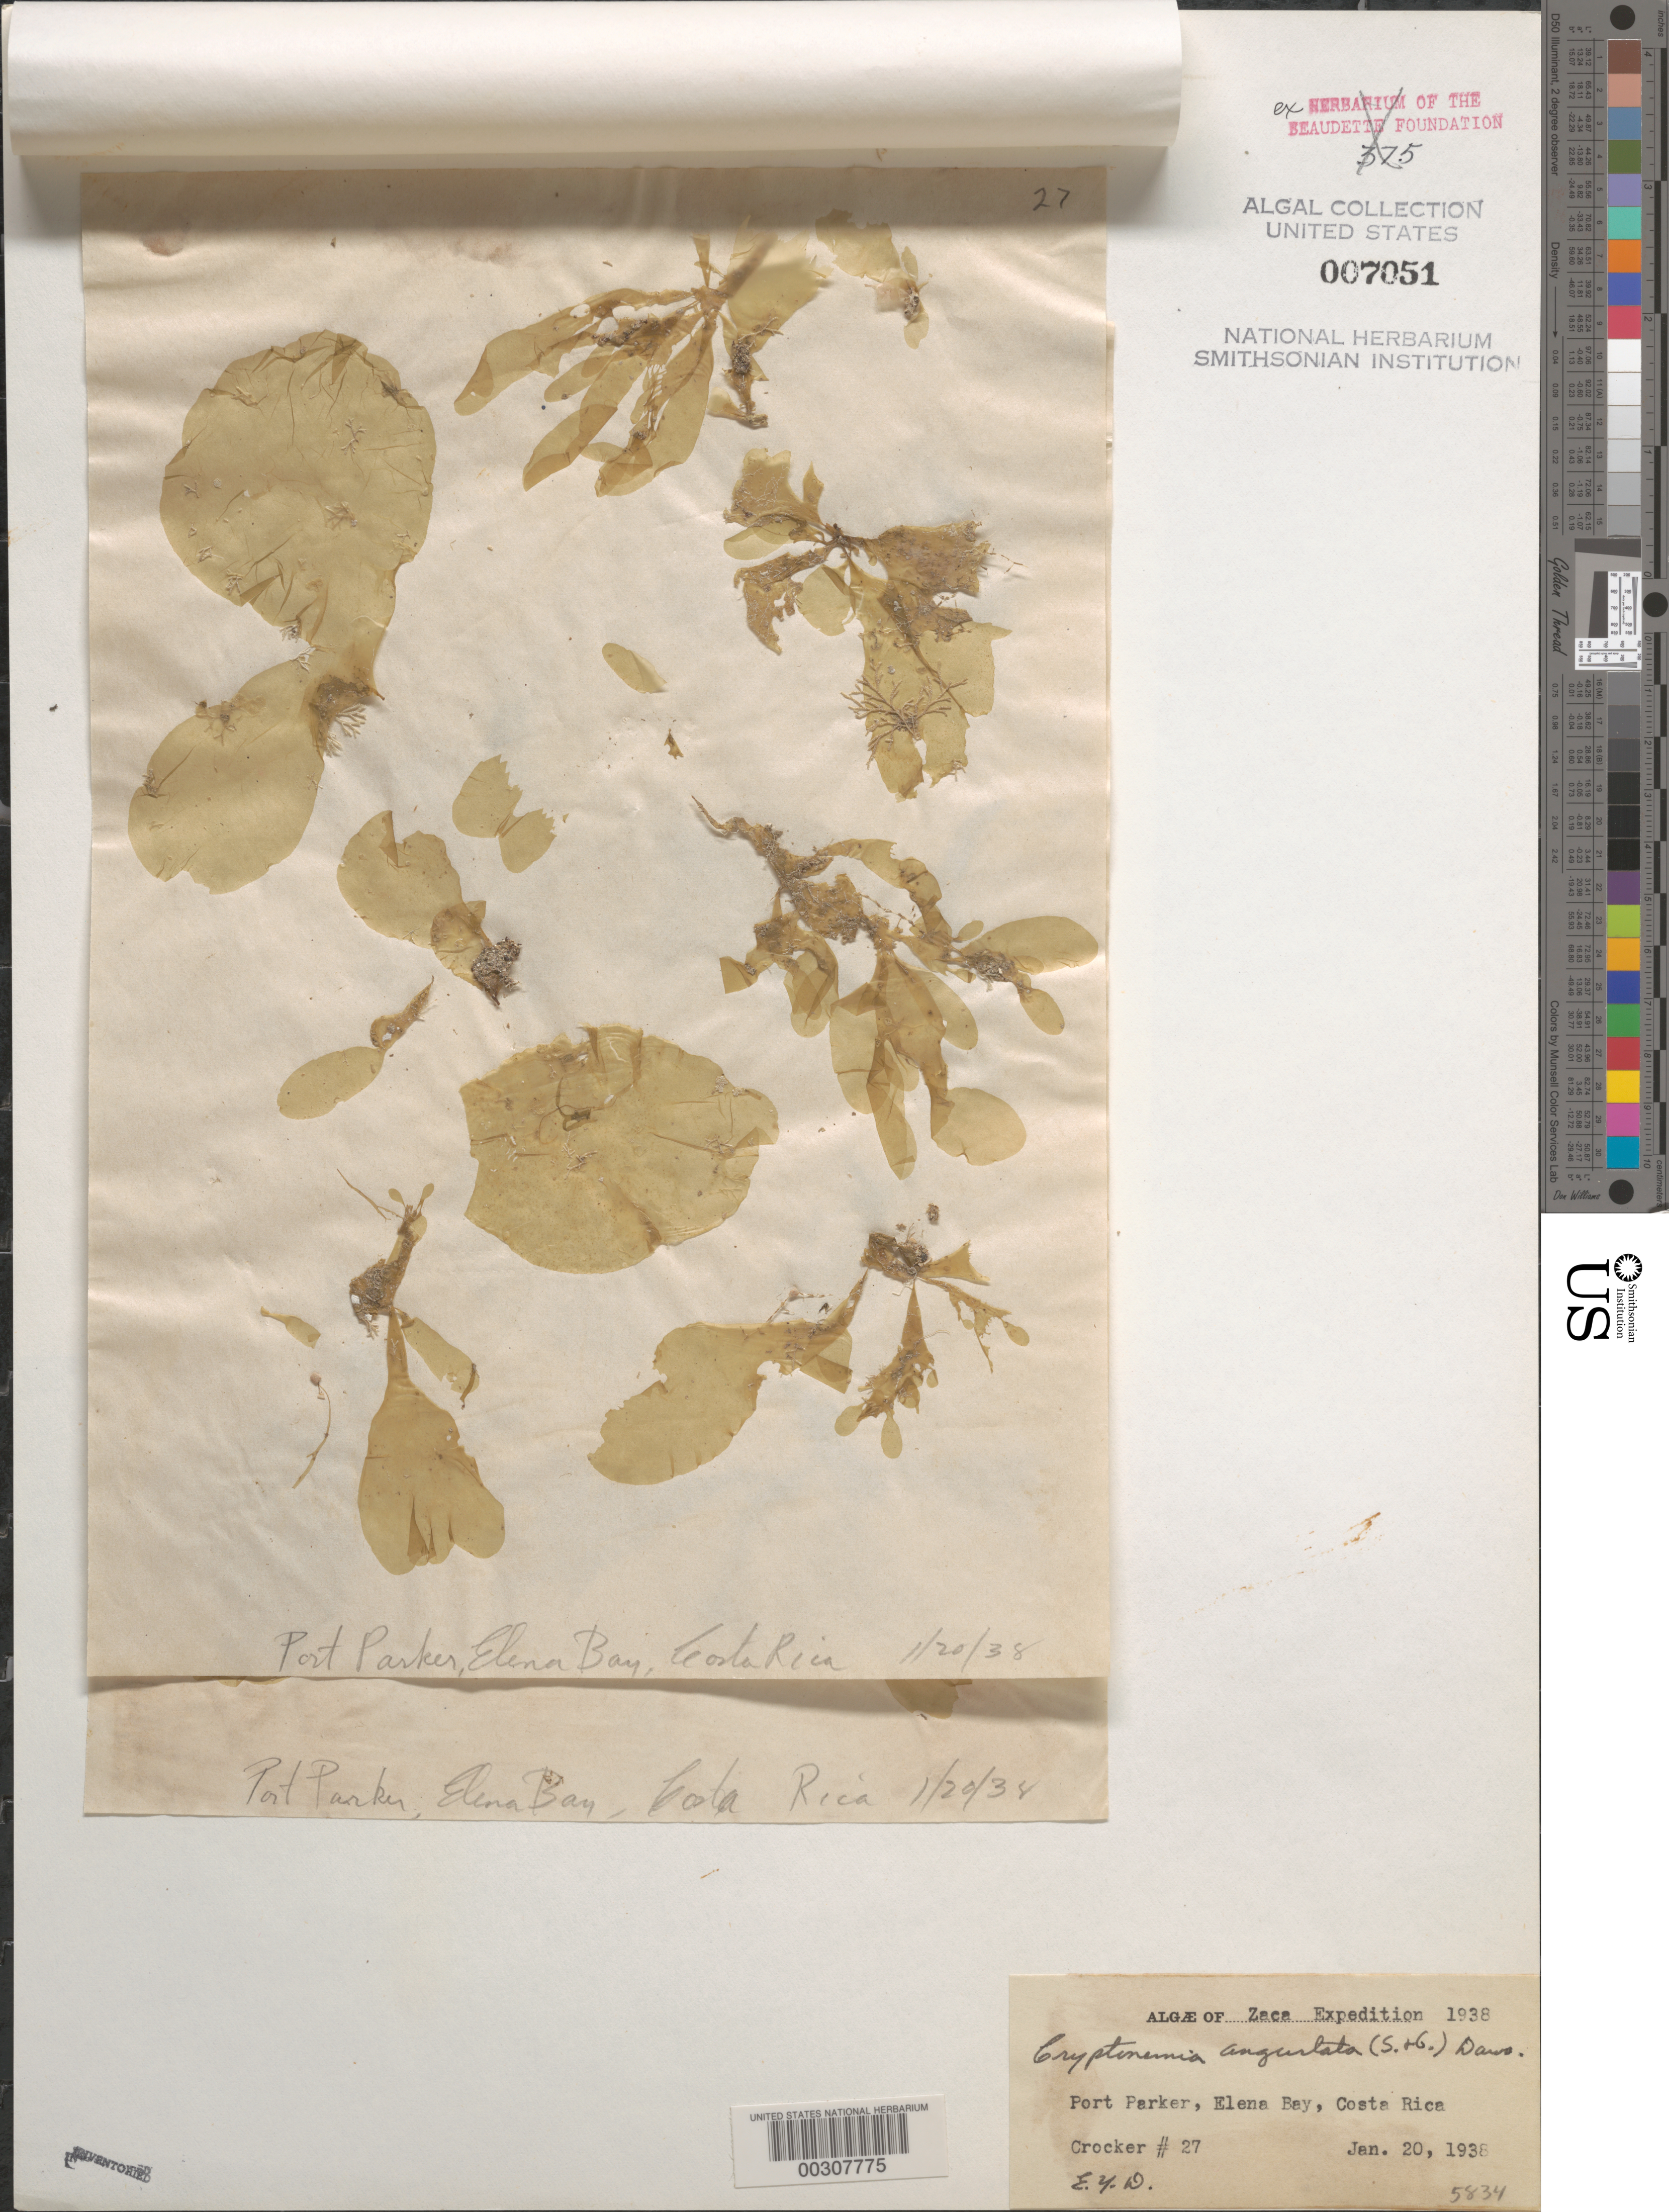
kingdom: Plantae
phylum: Rhodophyta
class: Florideophyceae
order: Halymeniales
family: Halymeniaceae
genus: Cryptonemia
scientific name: Cryptonemia angustata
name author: Okamura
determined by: Dawson, E. Y.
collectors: T. Crocker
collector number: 27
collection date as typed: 20 Jan 1938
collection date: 1938-01-20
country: Costa Rica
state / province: Guanacaste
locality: Port Parker, Elena Bay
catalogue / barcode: US 7051